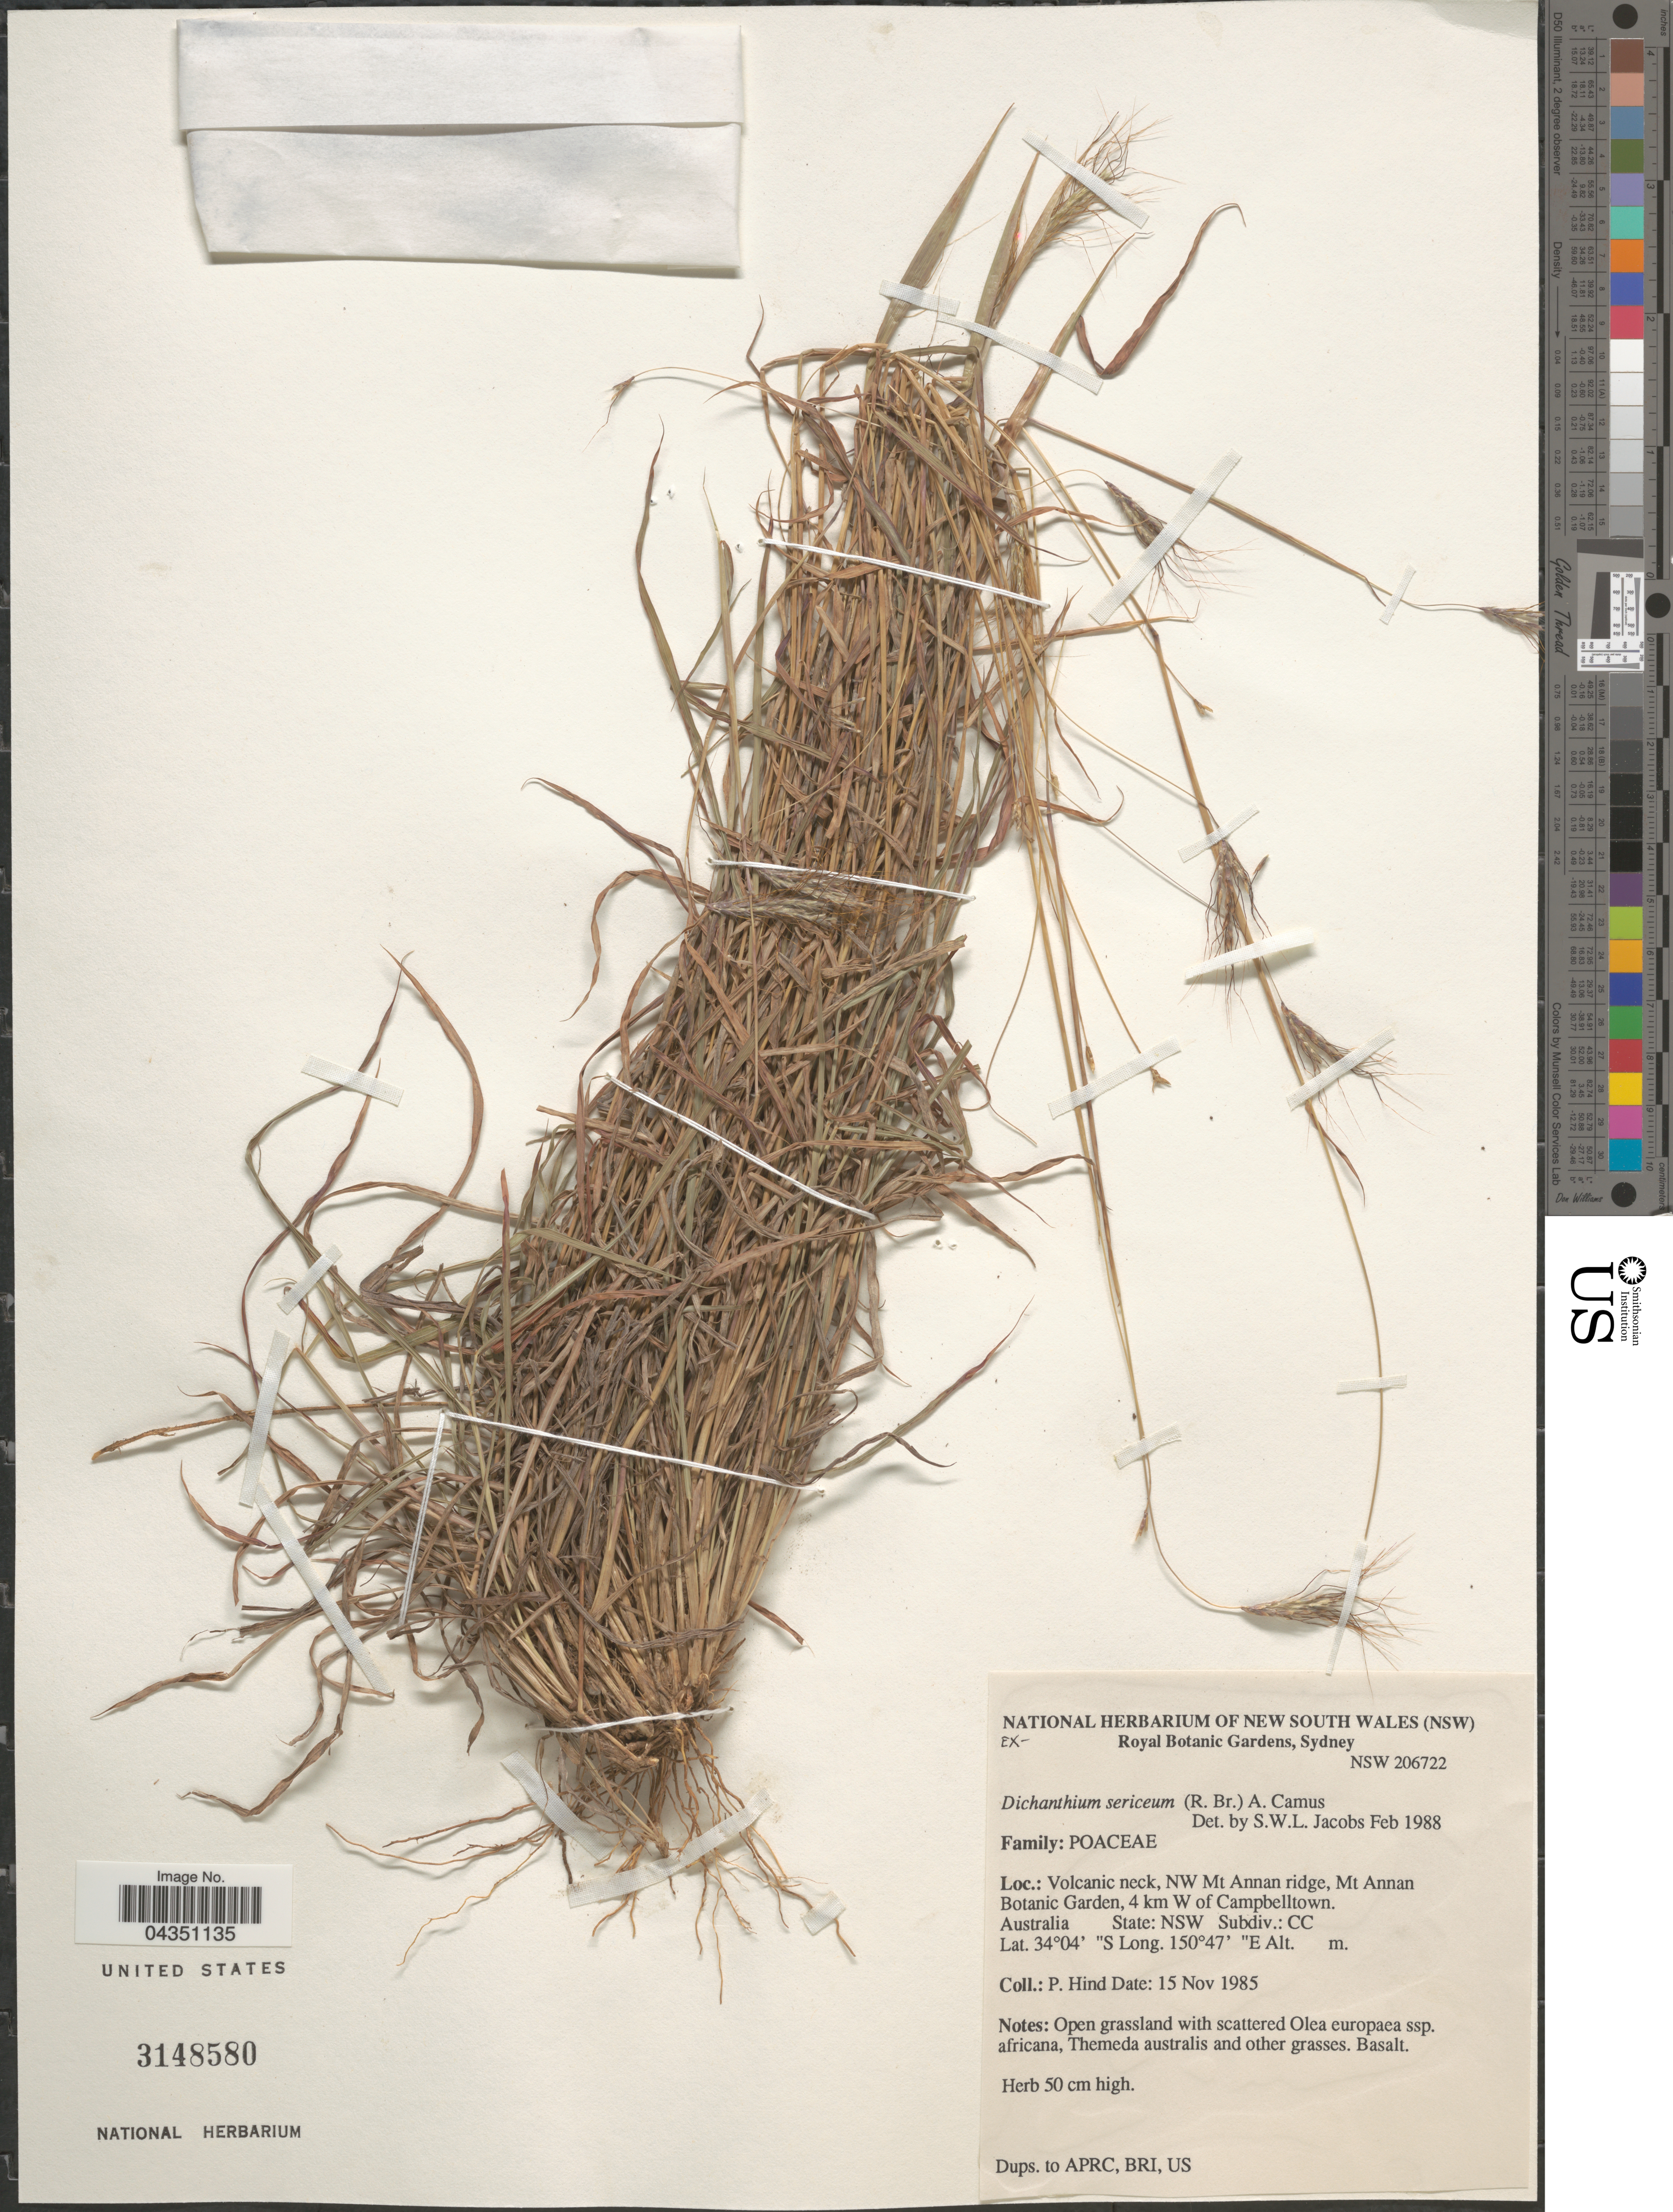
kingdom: Plantae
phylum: Tracheophyta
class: Liliopsida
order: Poales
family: Poaceae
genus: Dichanthium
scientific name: Dichanthium sericeum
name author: (R. Br.) A. Camus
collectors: P. Hind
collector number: NSW206722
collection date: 1985-11-15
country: Australia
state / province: New South Wales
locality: Volcanic neck, NW Mt Annan ridge, Mt Annan Botanic Garden, 4 km W of Campbelltown. State: NSW. Subdiv.: CC.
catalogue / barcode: US 3148580